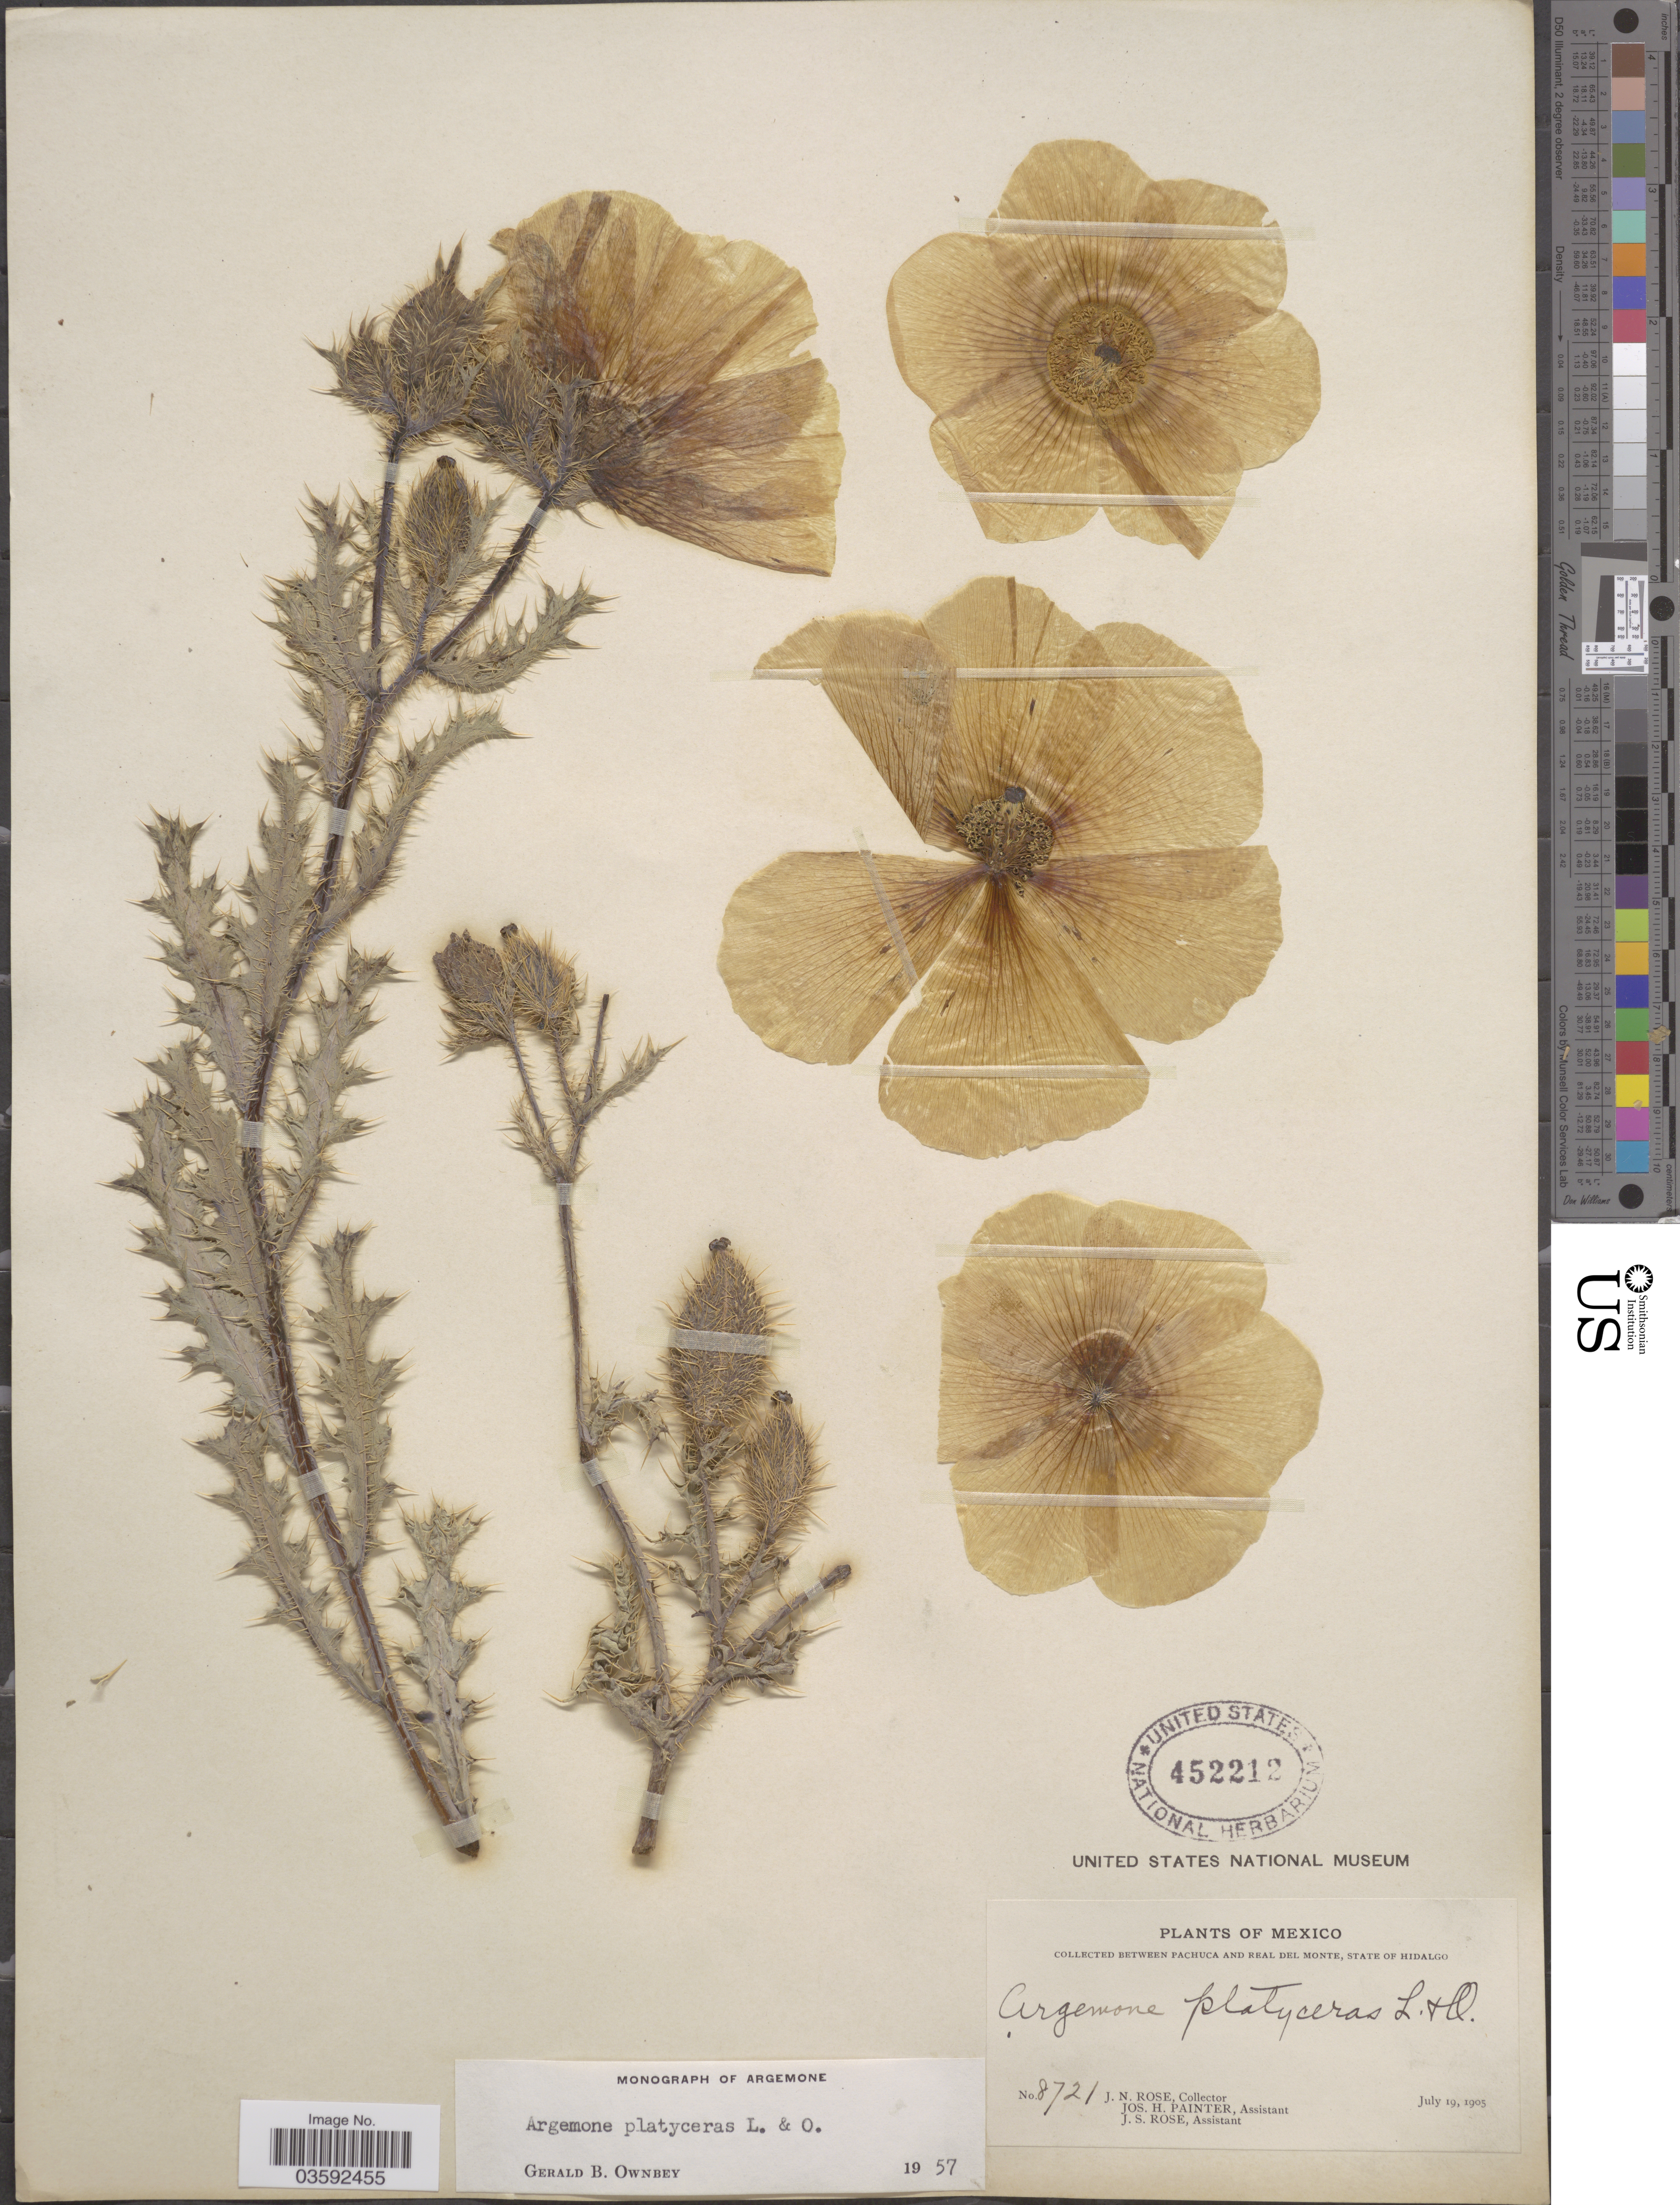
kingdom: Plantae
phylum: Tracheophyta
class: Magnoliopsida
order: Ranunculales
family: Papaveraceae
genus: Argemone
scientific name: Argemone platyceras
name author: Link & Otto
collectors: J. N. Rose, J. H. Painter & J. S. Rose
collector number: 8721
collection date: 1905-07-19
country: Mexico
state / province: Hidalgo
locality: Between Pachuca and Real del Monte.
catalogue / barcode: US 452212